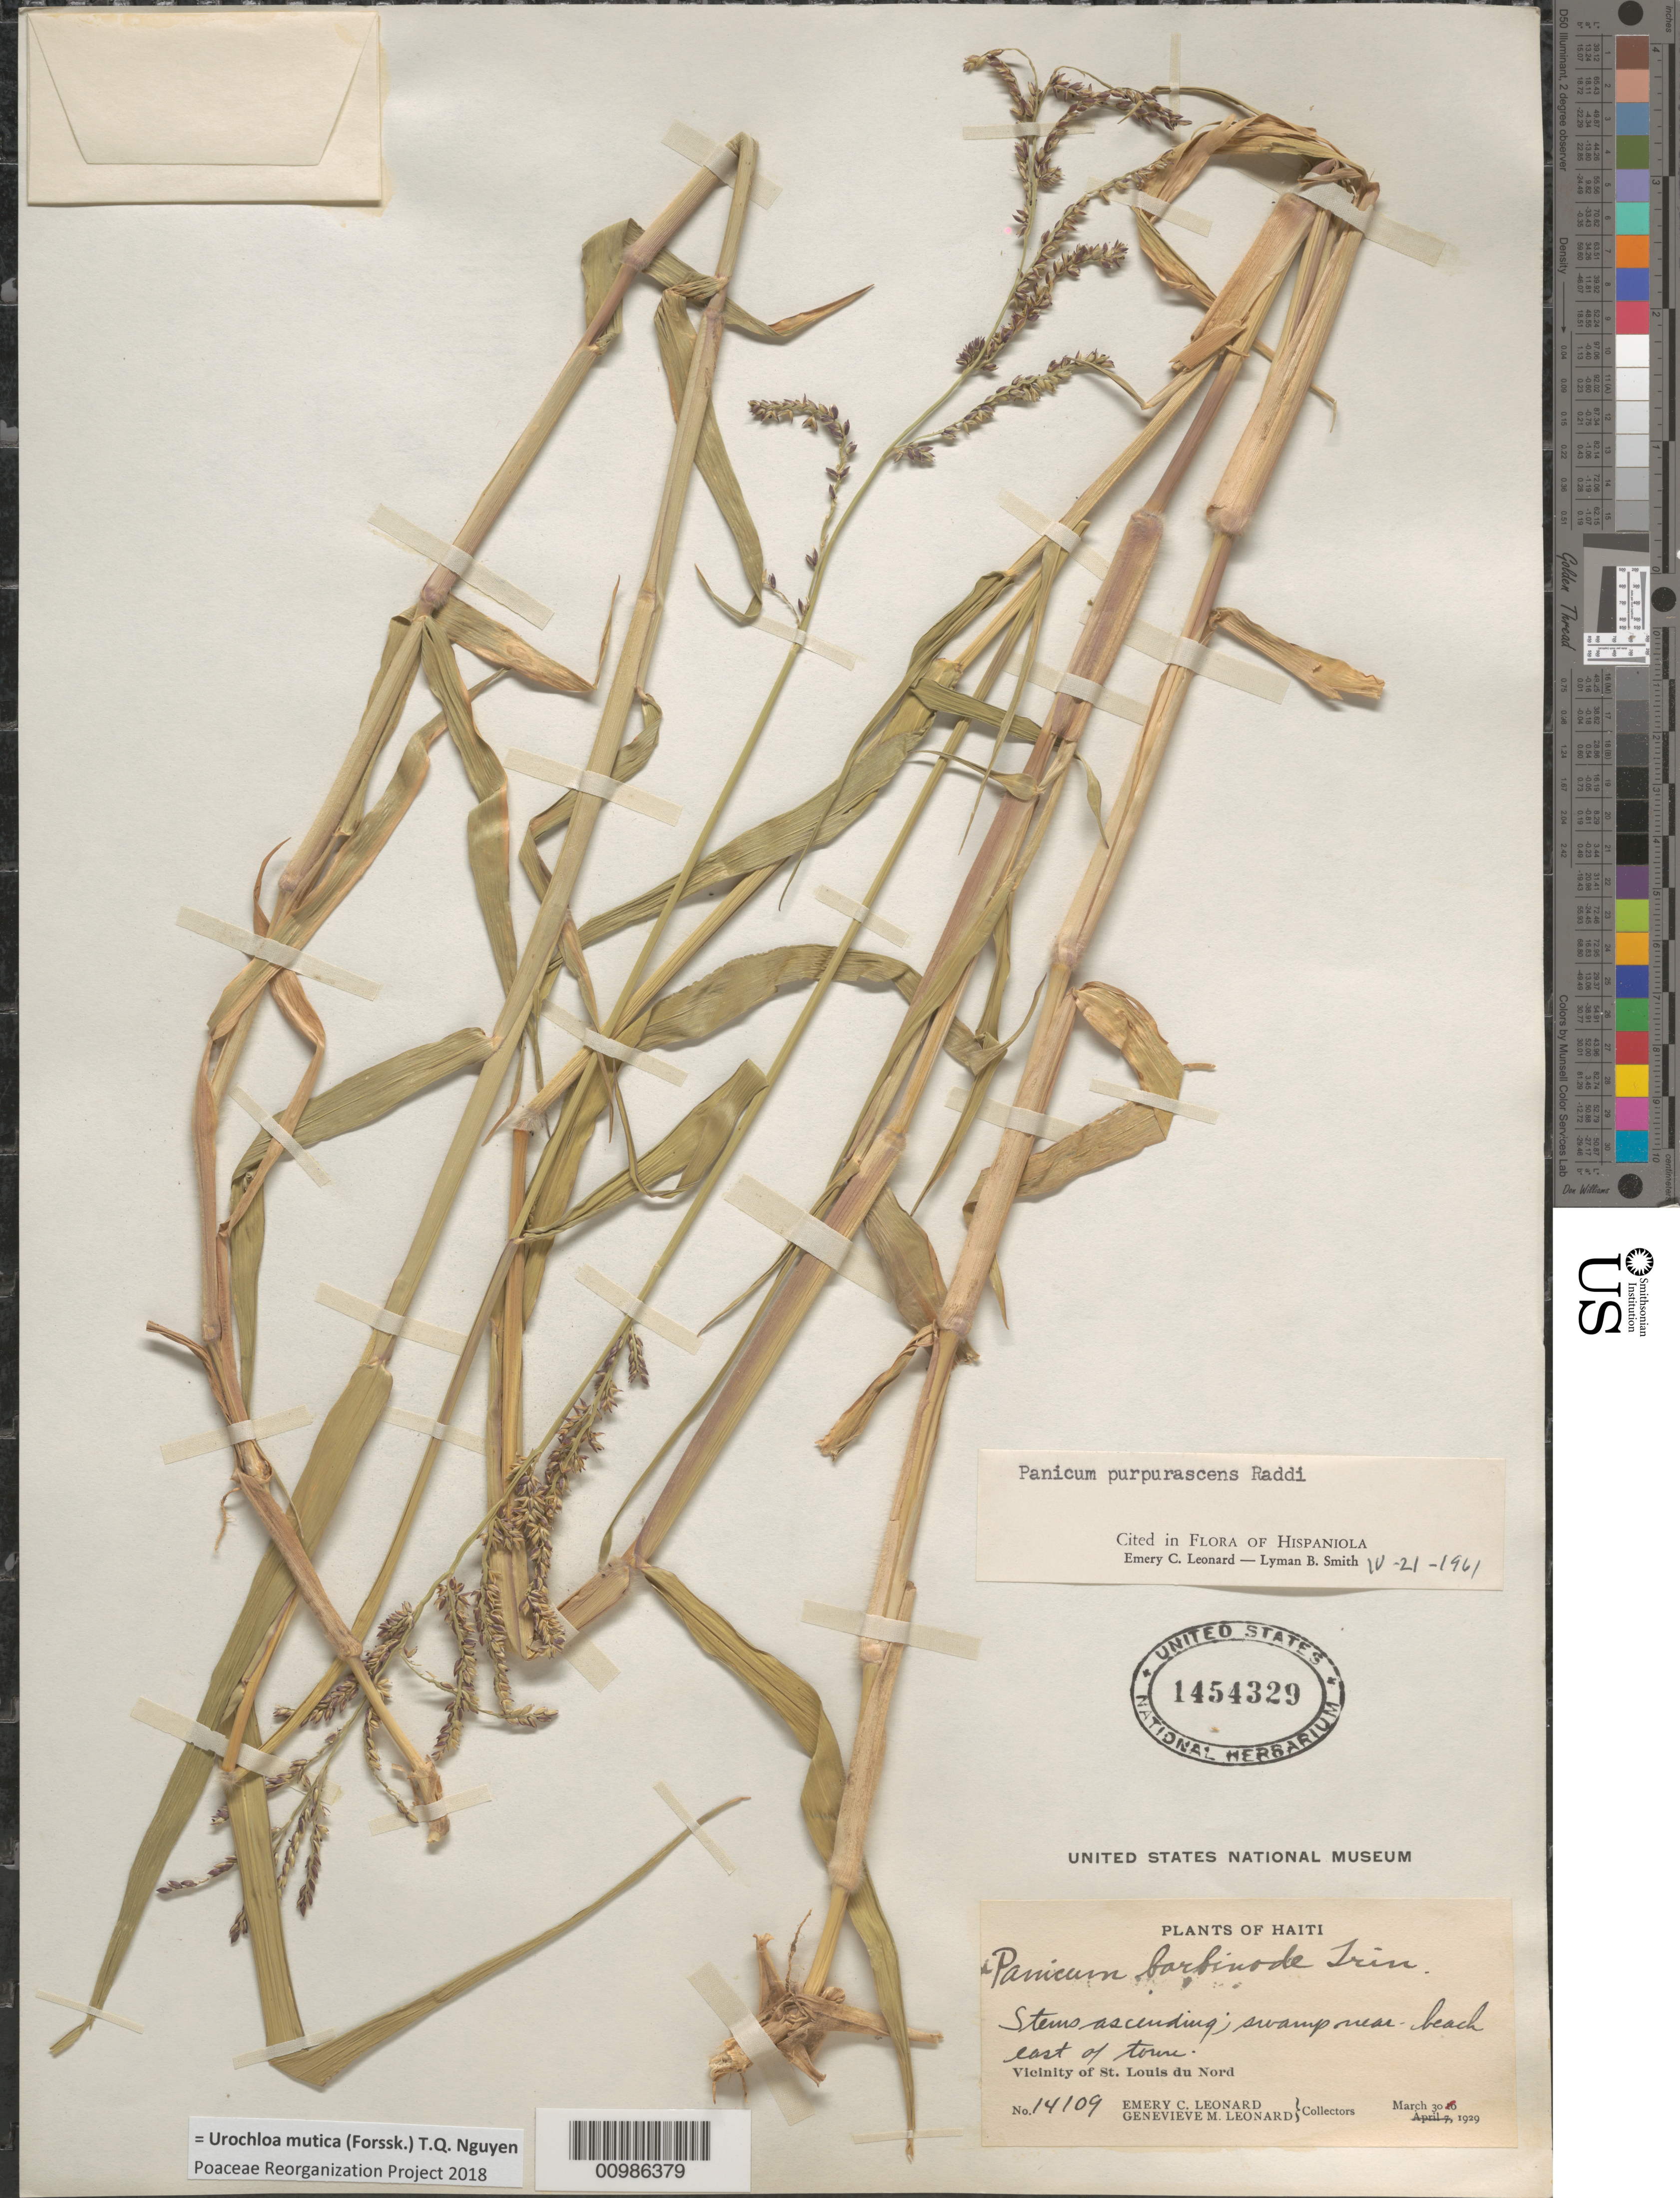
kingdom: Plantae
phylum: Tracheophyta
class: Liliopsida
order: Poales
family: Poaceae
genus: Brachiaria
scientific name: Brachiaria mutica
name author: (Forssk.) Stapf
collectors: E. C. Leonard & G. M. Leonard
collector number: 14109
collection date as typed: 30 Mar 1929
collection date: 1929-03-30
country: Haiti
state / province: Nord-Óuest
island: Hispaniola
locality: Vicinity of St. Louis du Nord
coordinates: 0 N, 0 E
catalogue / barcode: US 1454329